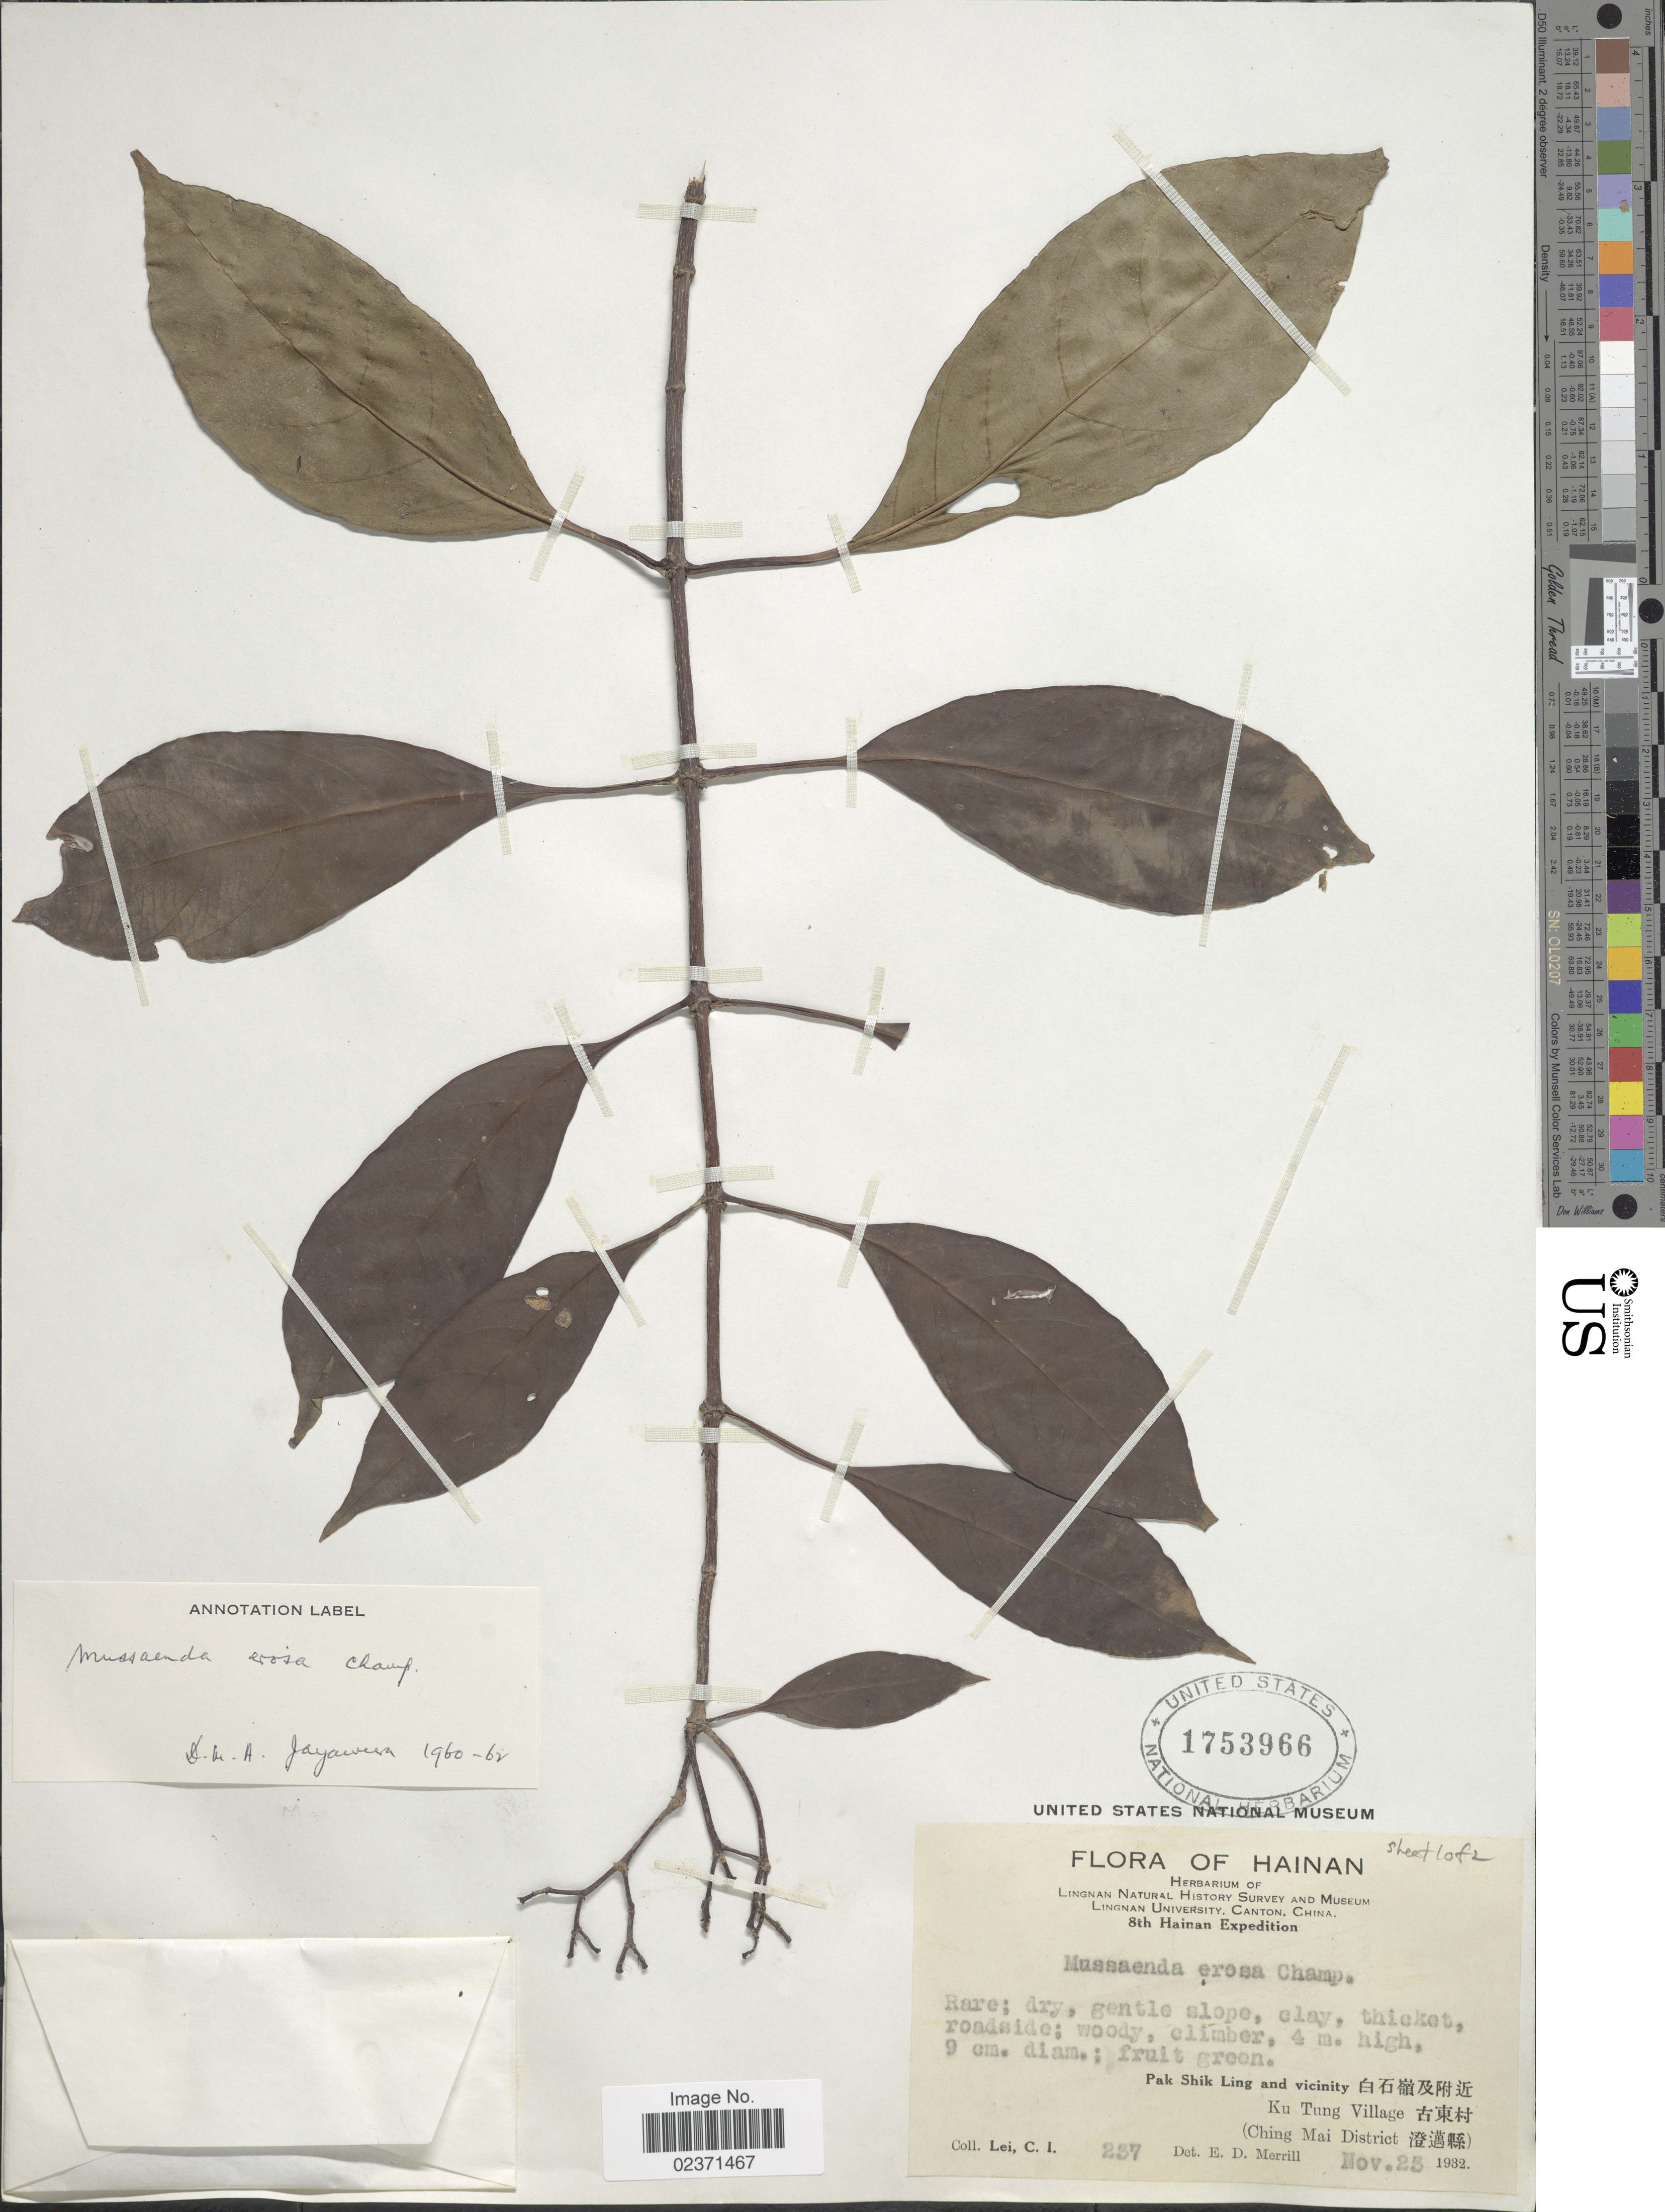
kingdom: Plantae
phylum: Tracheophyta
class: Magnoliopsida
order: Gentianales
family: Rubiaceae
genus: Mussaenda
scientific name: Mussaenda erosa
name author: Champ. ex Benth.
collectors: C. I. Lei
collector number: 237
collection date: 1932-11-23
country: China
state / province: Hainan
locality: Pak Shik Ling and vicinity Ku Tung Village (Ching Mai District)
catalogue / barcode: US 1753966